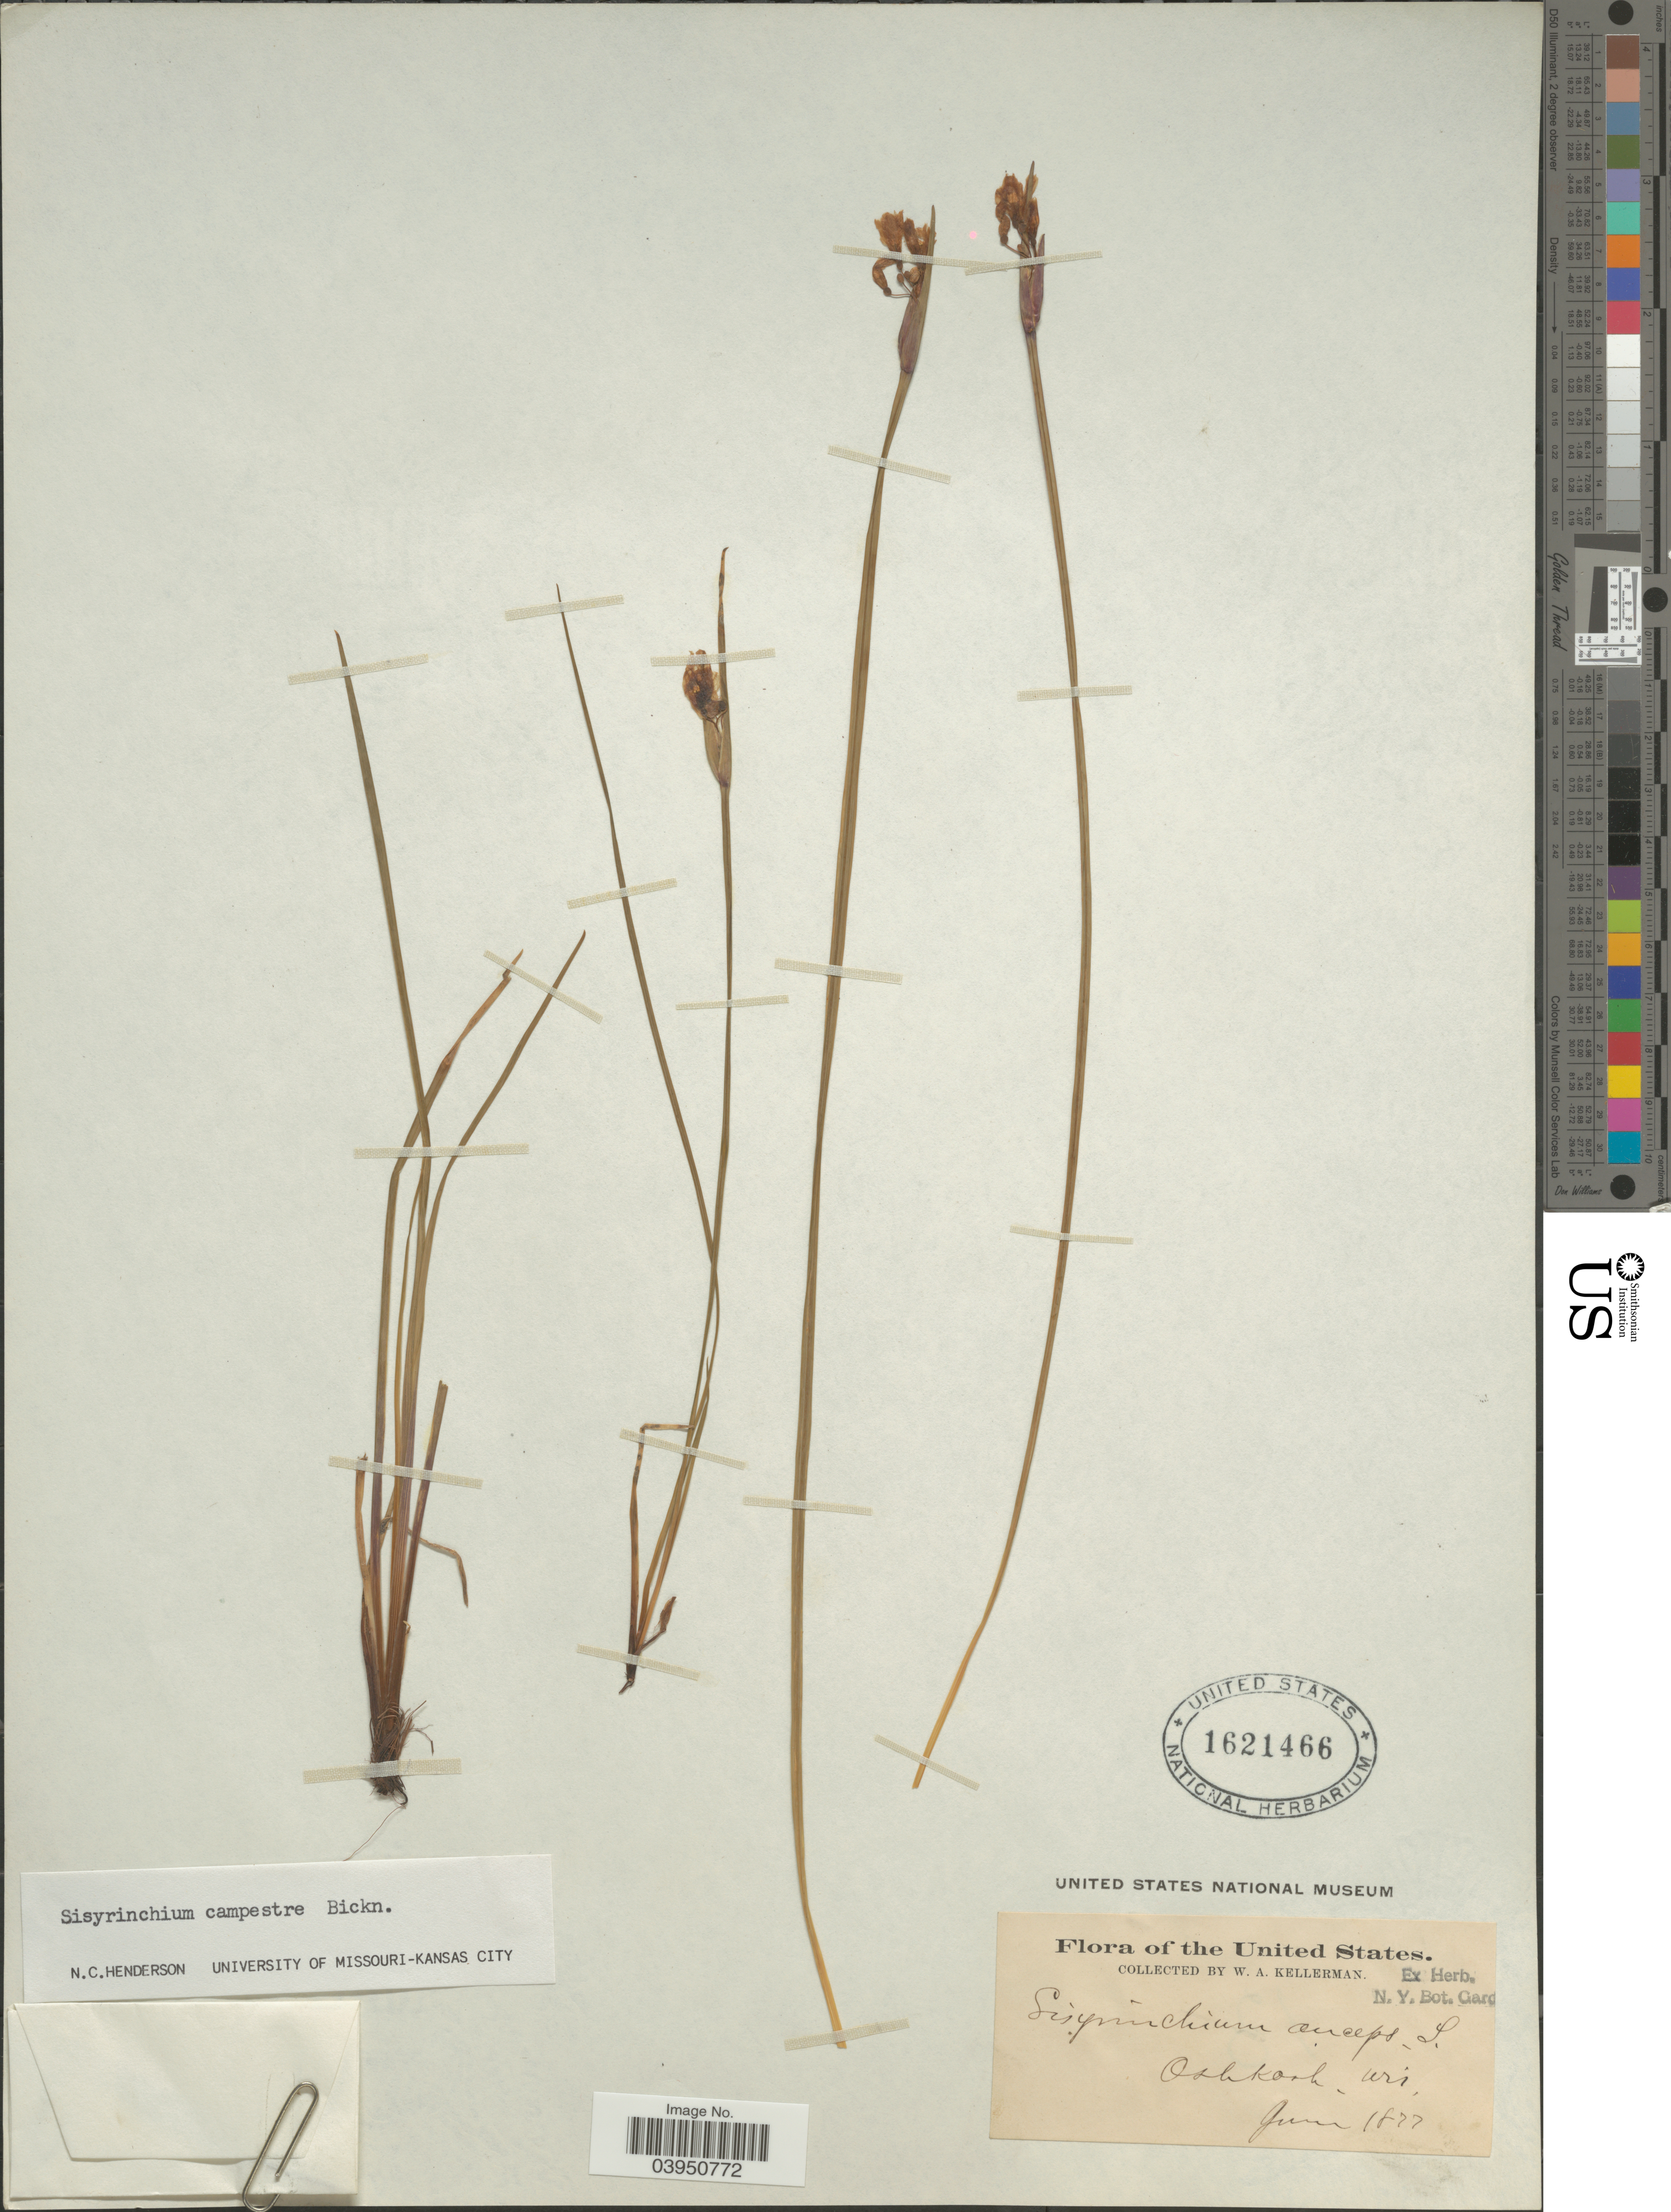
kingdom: Plantae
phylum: Tracheophyta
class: Liliopsida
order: Asparagales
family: Iridaceae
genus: Sisyrinchium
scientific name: Sisyrinchium campestre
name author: E.P. Bicknell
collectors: W. Kellerman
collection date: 1877-06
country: United States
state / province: Wisconsin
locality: Oshkosh.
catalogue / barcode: US 1621466